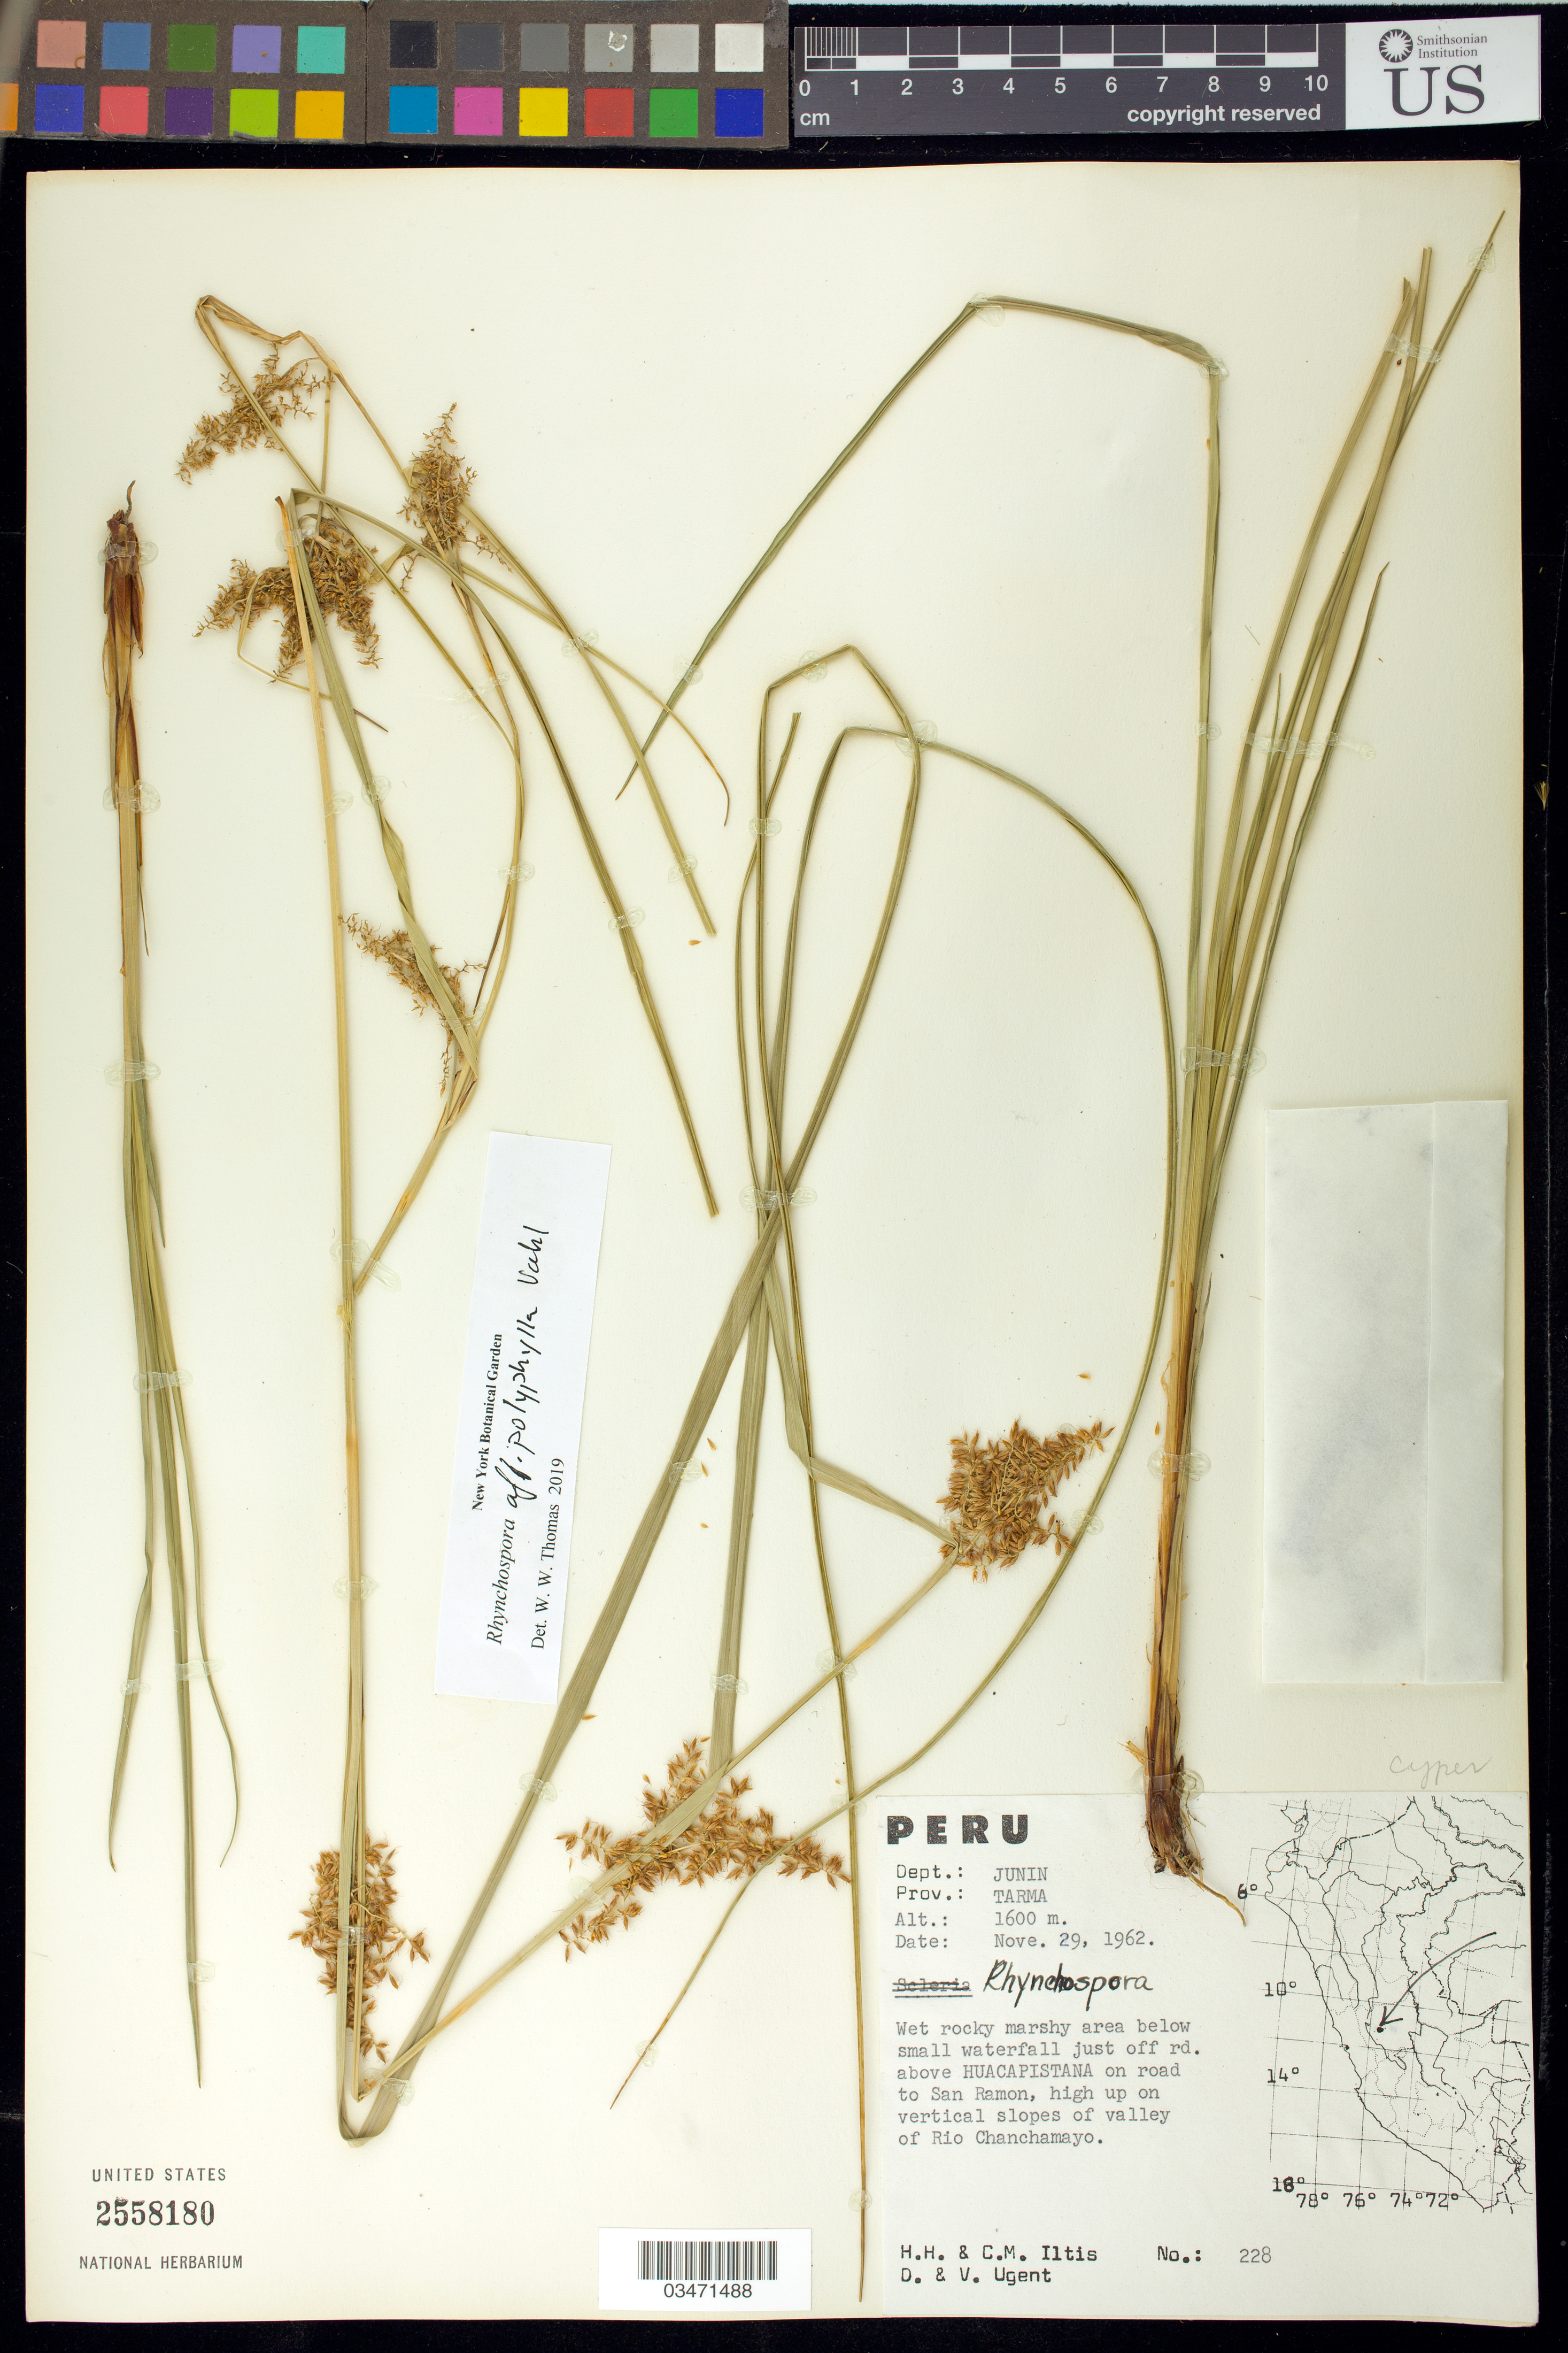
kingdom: Plantae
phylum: Tracheophyta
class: Liliopsida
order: Poales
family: Cyperaceae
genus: Rhynchospora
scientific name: Rhynchospora polyphylla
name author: (Vahl) Vahl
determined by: Thomas, W. W.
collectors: H. H. Iltis, C. G. Iltis, D. Ugent & V. Ugent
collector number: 228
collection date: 1962-11-29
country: Peru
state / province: Junín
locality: Dept.: Junin. Prov.: Tarma. Wet rocky marshy area below small waterfall just off rd. above Huacapistana on rd. to San Ramon, high up on vertical slopes of valley of Rio Chanchamayo.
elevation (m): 1600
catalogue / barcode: US 2558180